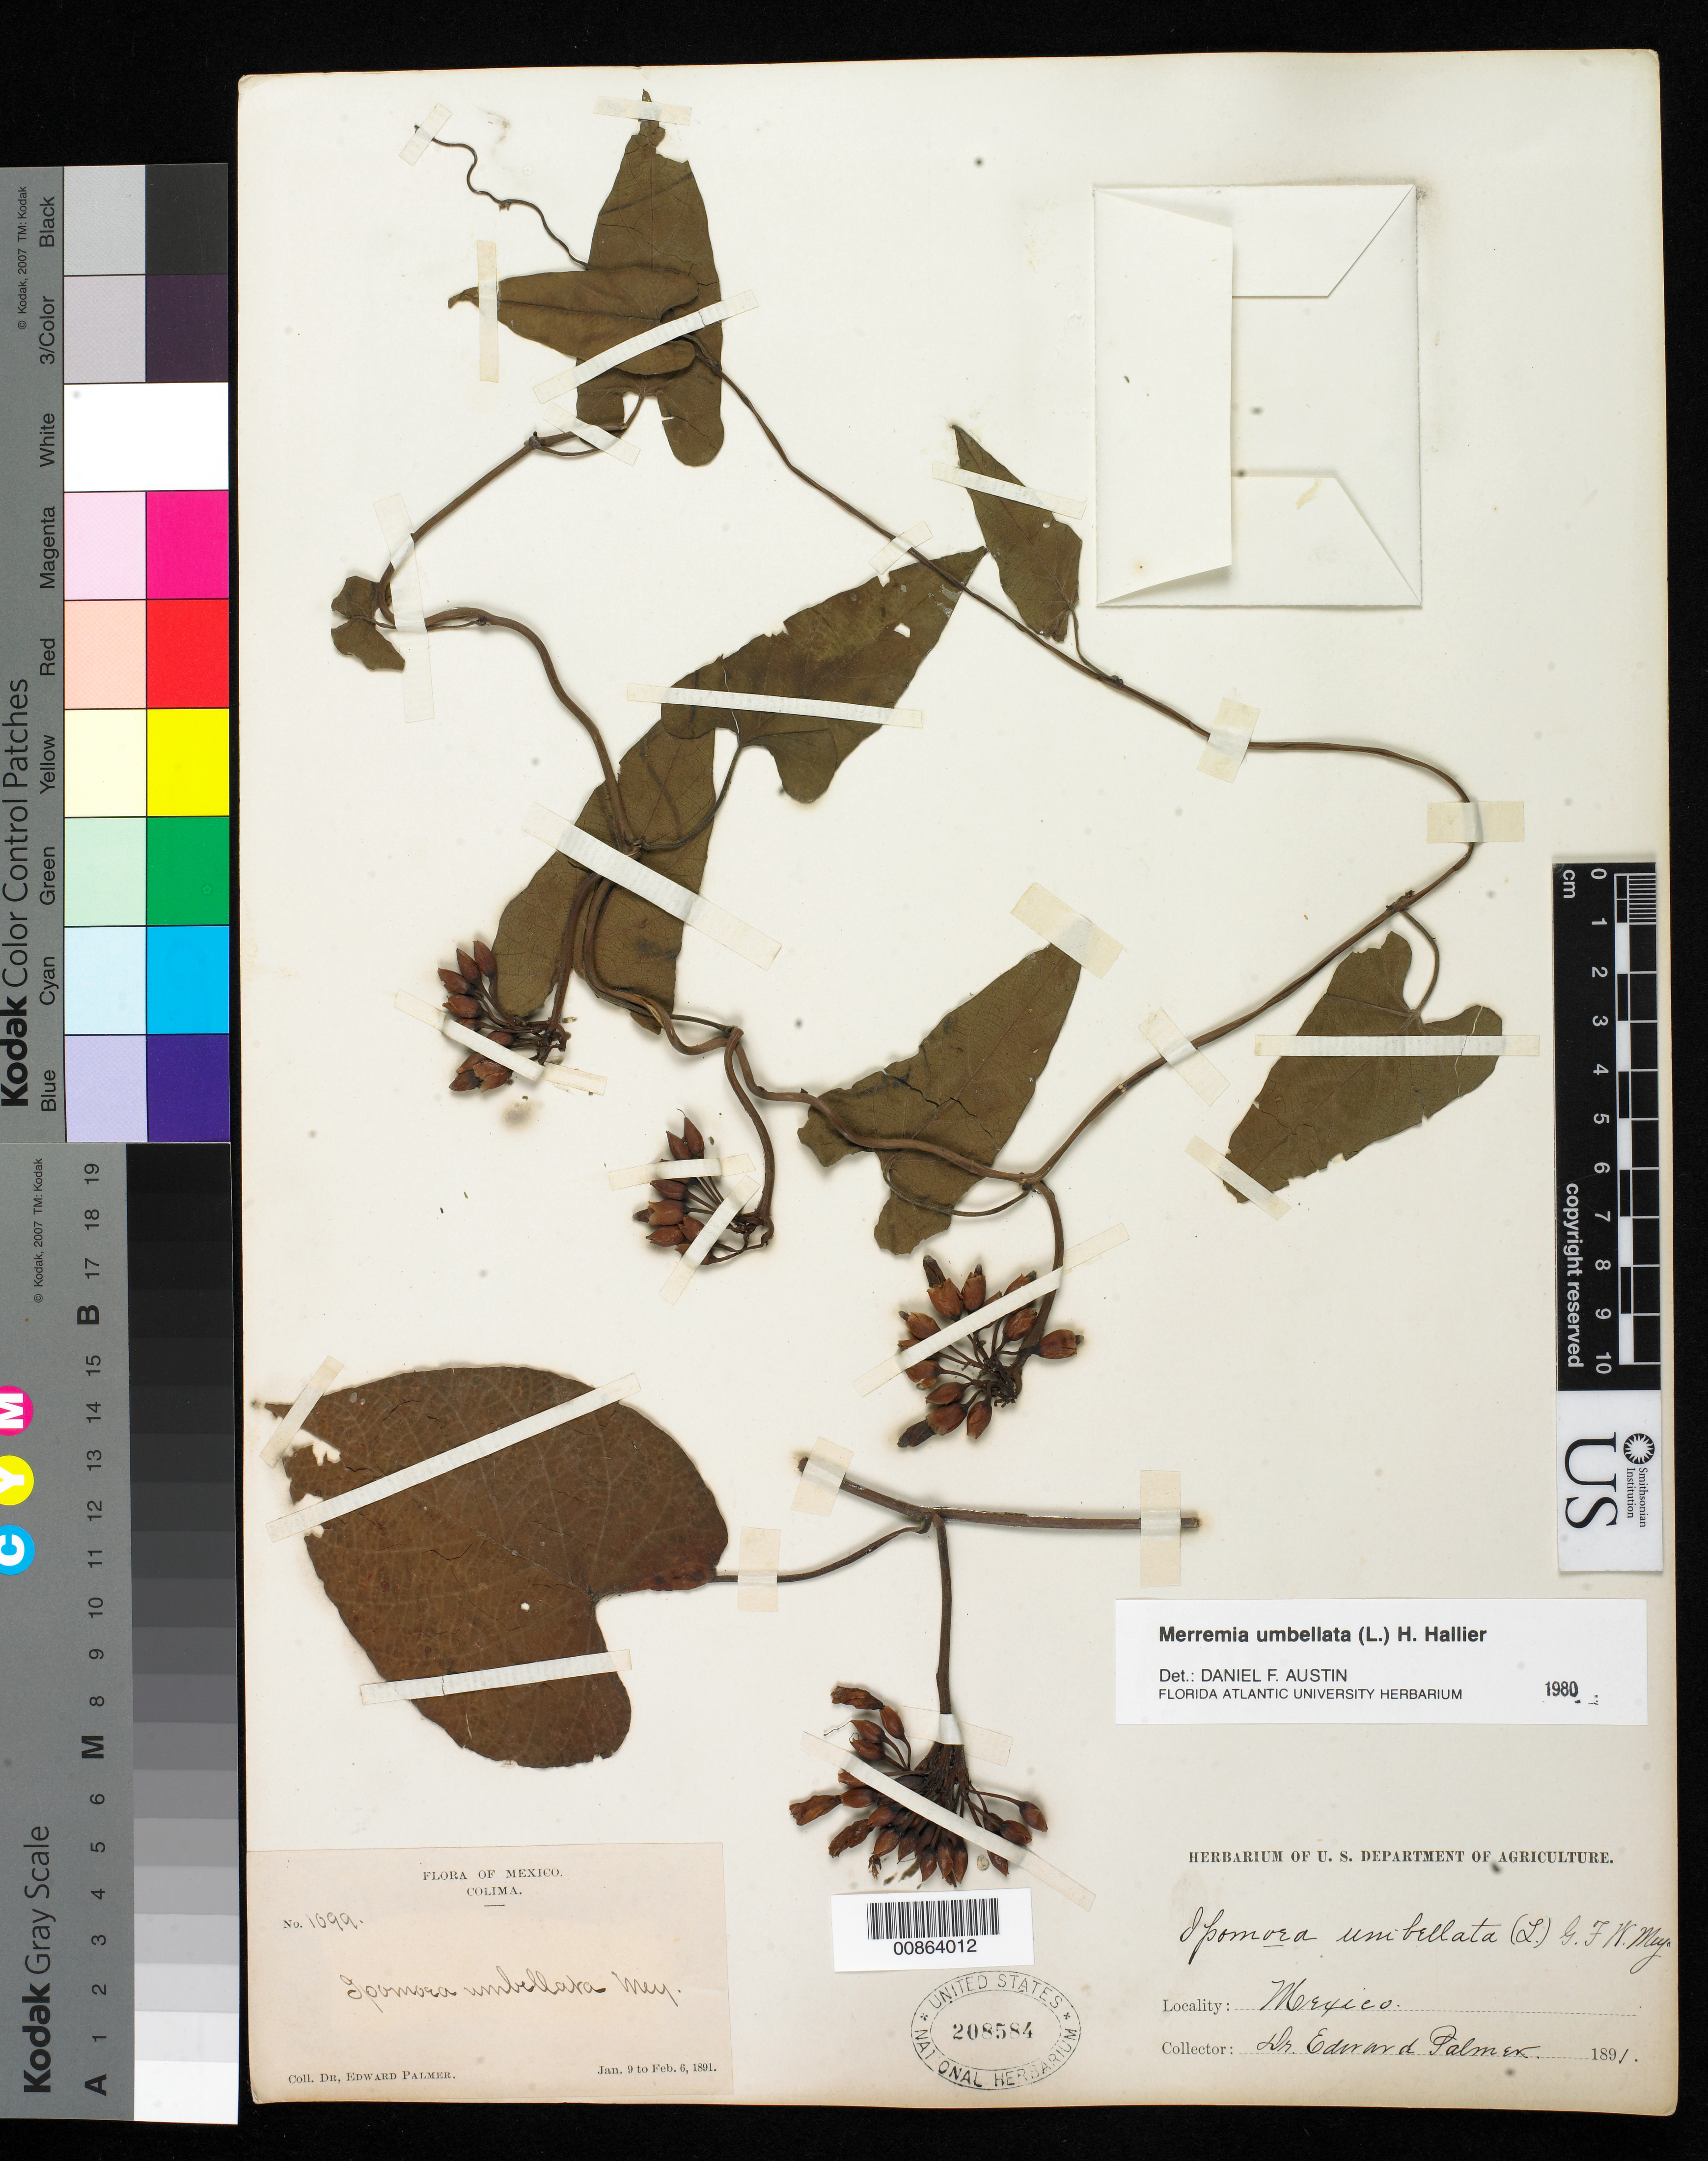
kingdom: Plantae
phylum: Tracheophyta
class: Magnoliopsida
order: Solanales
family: Convolvulaceae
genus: Camonea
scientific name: Camonea umbellata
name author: (L.) A. R. Simões & Staples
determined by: Strong, Mark T., (BOT), Smithsonian Institution - National Museum of Natural History (UNITED STATES)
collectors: E. Palmer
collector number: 1099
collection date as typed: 09 Jan 1891 to 06 Feb 1891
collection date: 1891-01-09/1891-02-06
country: Mexico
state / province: Colima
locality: Colima.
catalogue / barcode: US 208584